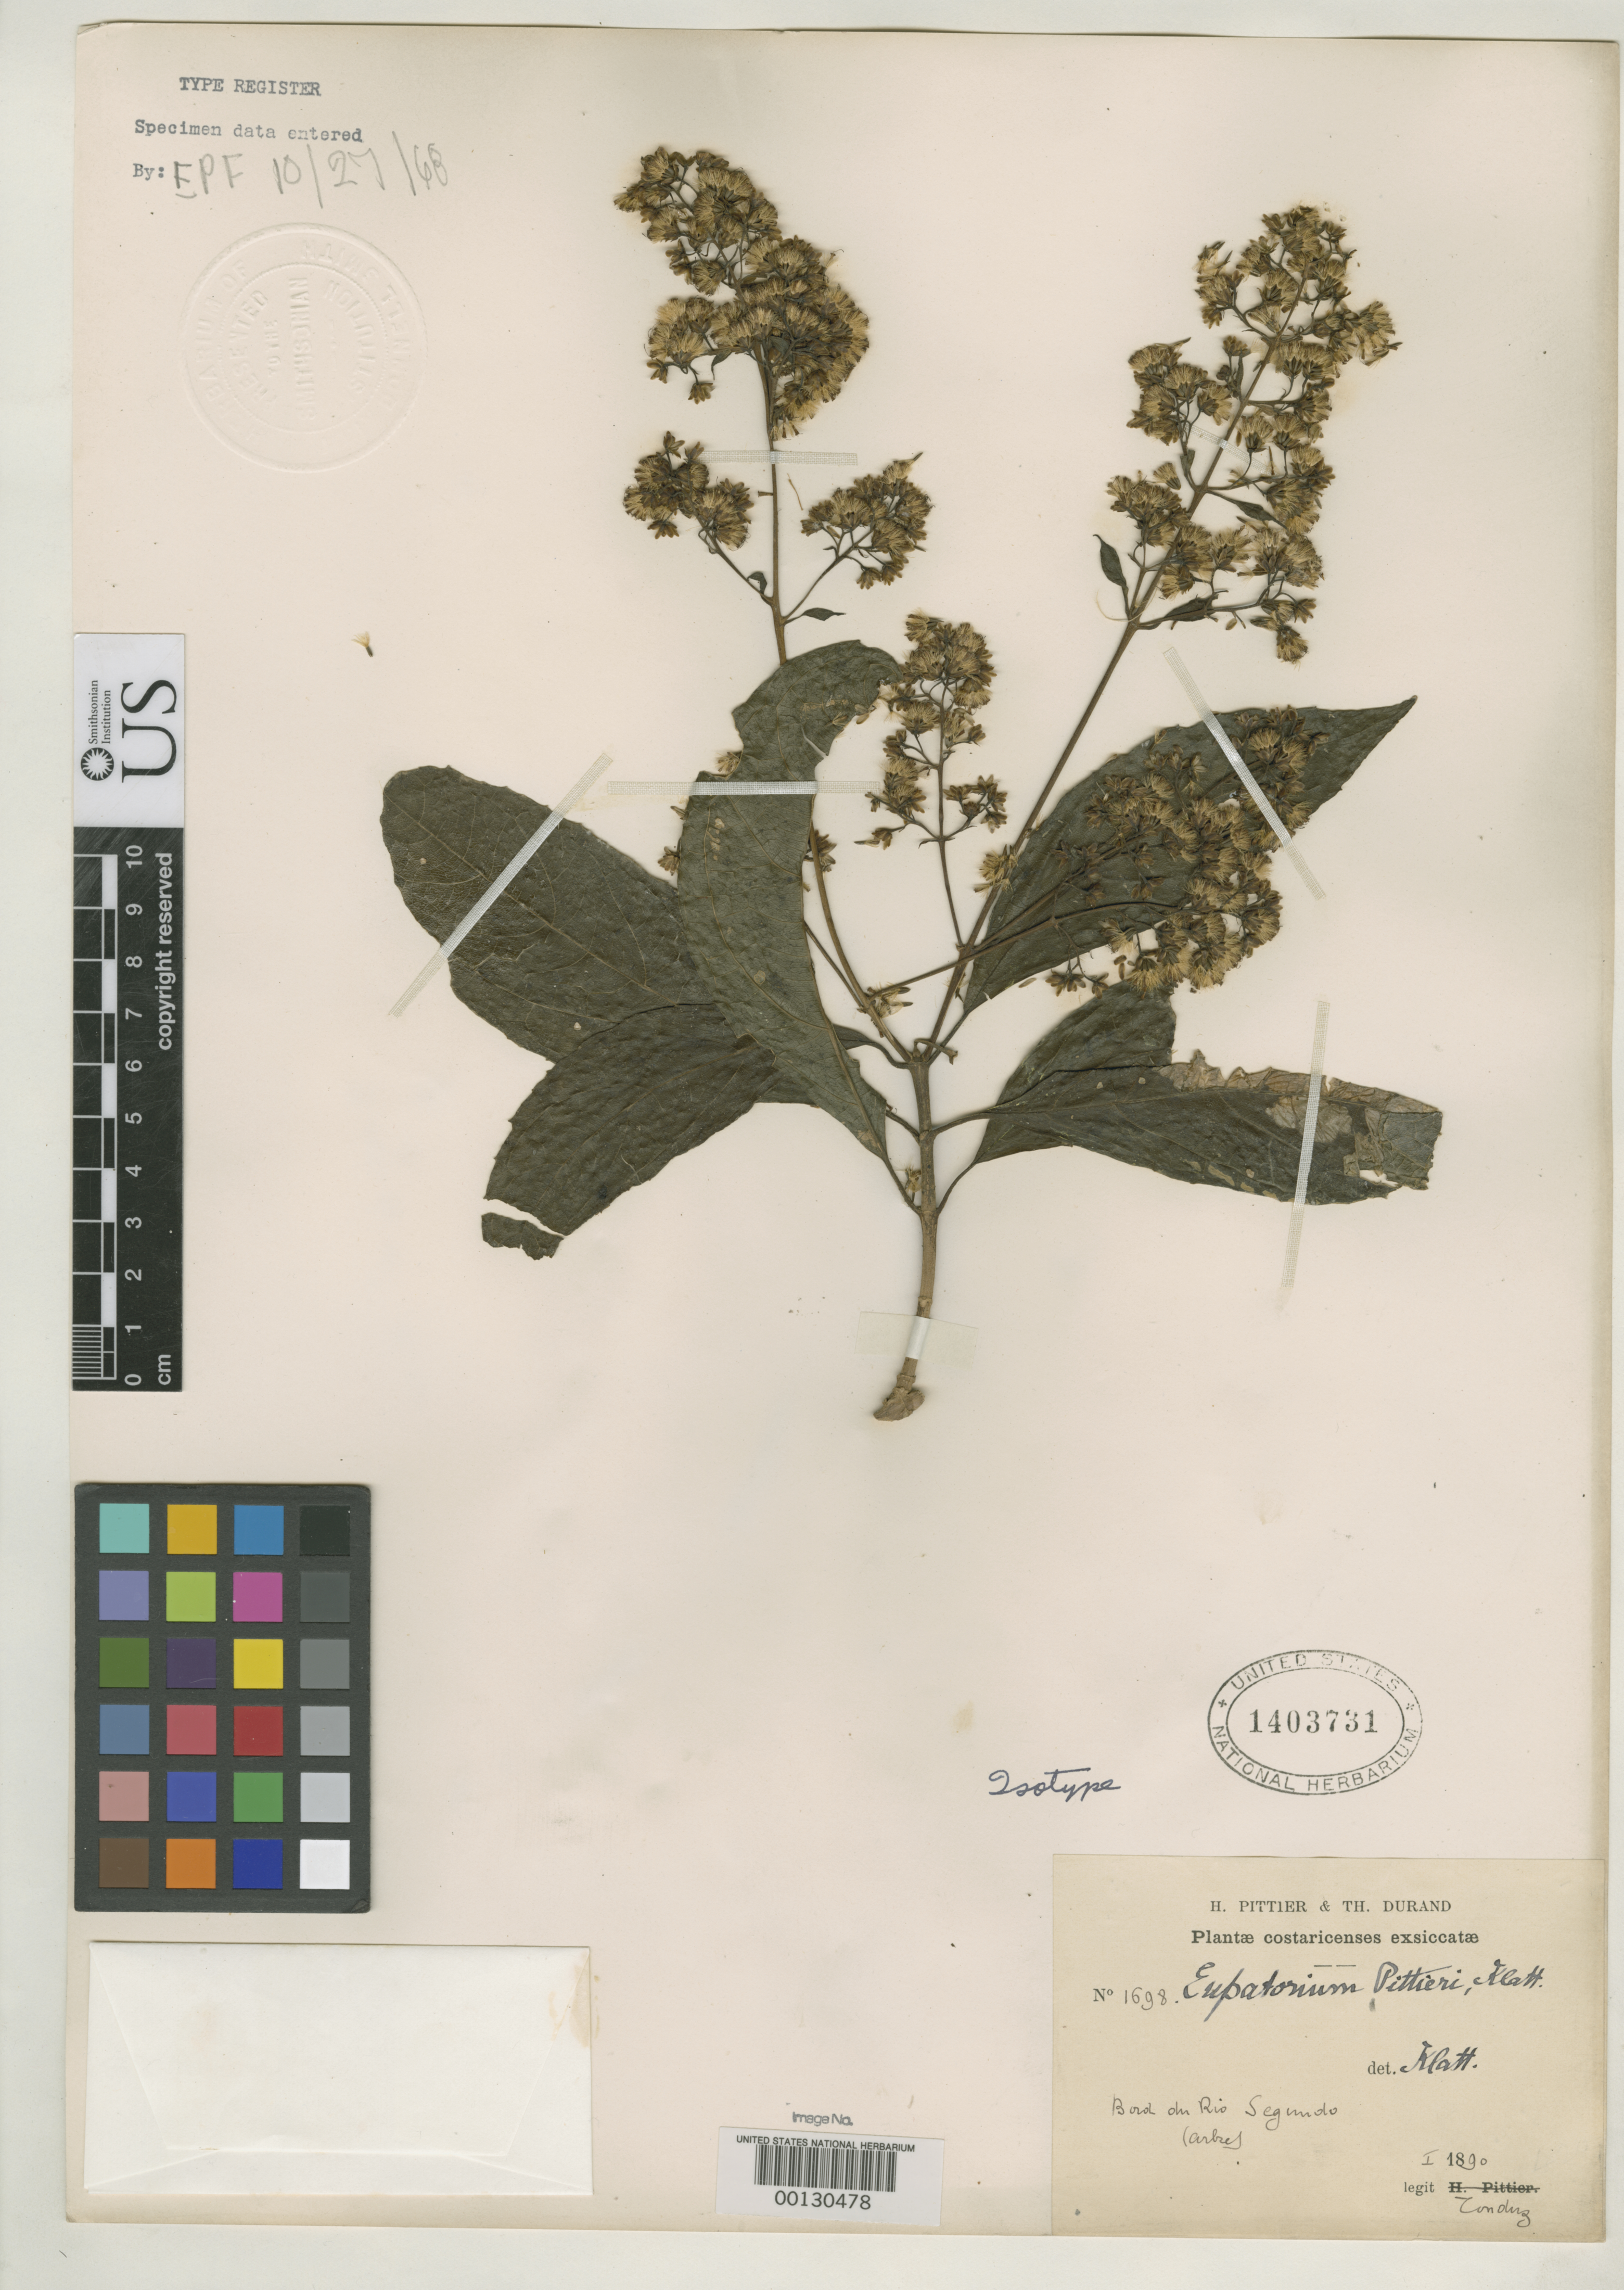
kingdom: Plantae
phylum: Tracheophyta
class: Magnoliopsida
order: Asterales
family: Asteraceae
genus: Eupatorium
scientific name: Eupatorium pittieri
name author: Klatt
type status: Isotype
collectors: A. Tonduz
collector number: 1698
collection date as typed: Dec 1890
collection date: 1890-12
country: Costa Rica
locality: Rio Segundo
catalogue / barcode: US 1403731